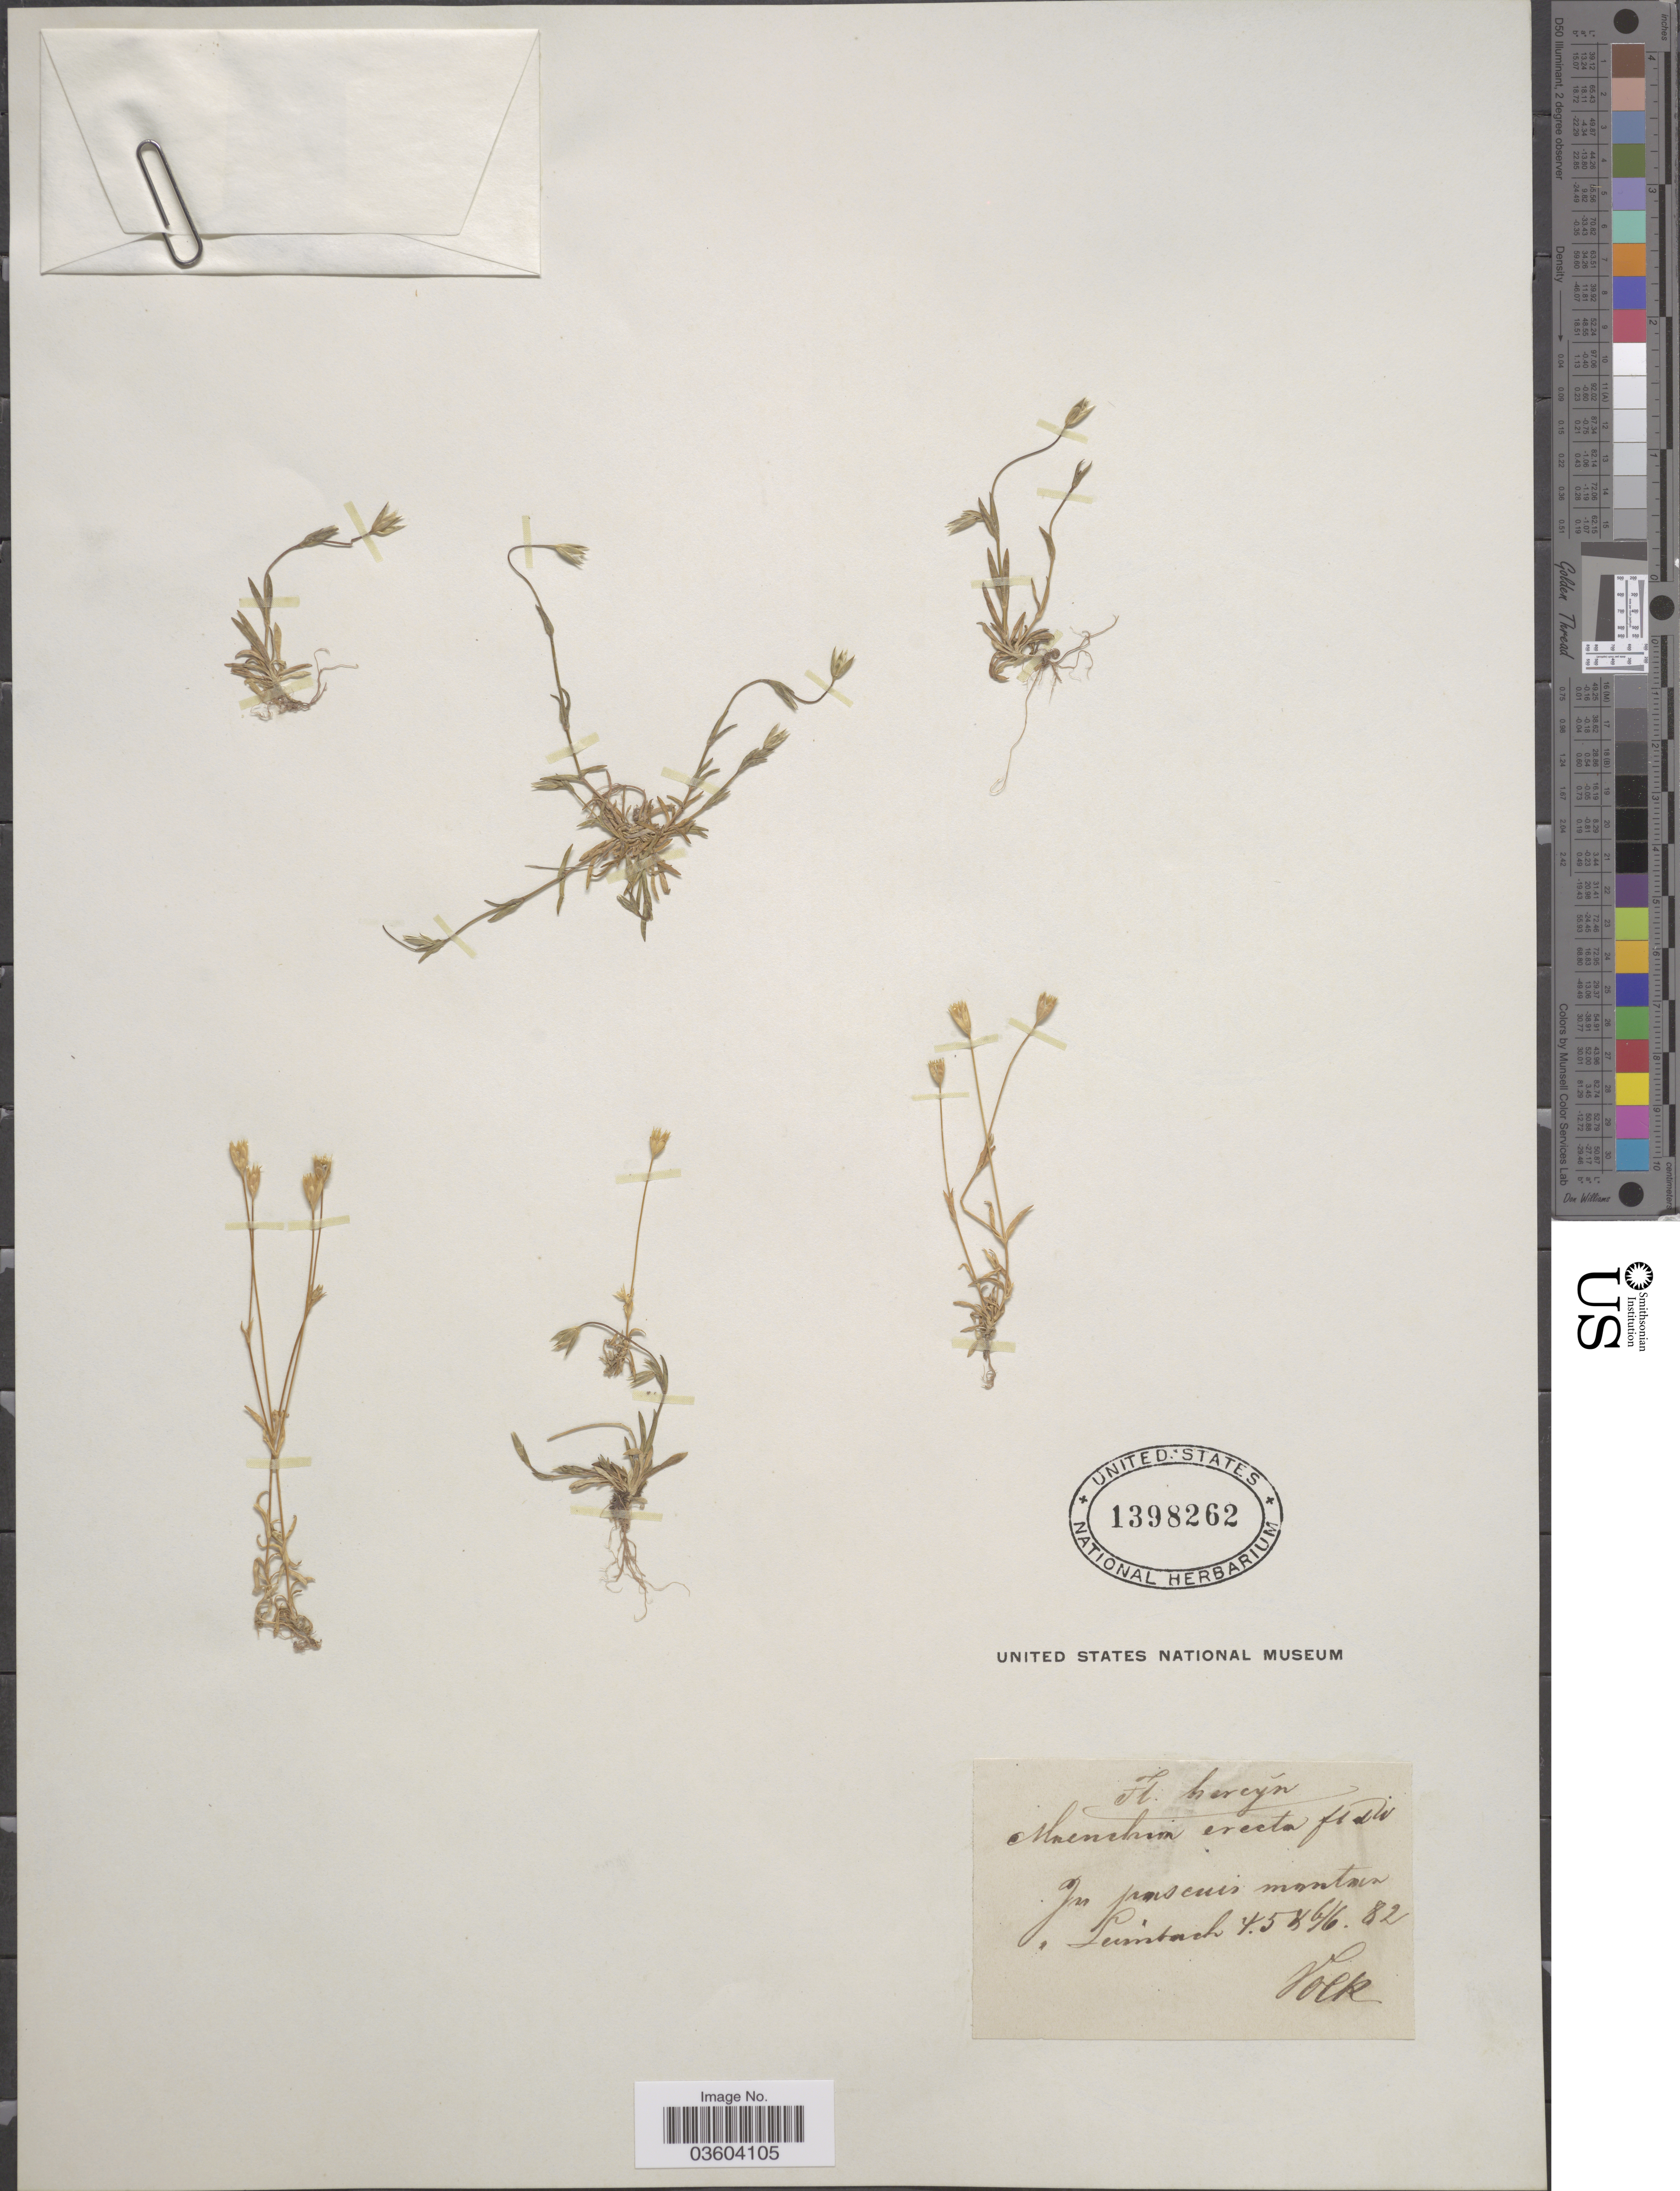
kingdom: Plantae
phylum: Tracheophyta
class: Magnoliopsida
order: Caryophyllales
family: Caryophyllaceae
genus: Moenchia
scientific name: Moenchia erecta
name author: (L.) G. Gaertn. et al.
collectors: -. Volk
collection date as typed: Transcribed d/m/y: 4/5/82 to 6/6/82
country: Germany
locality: Hercyn. In pascuis mountain Leimbach.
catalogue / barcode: US 1398262